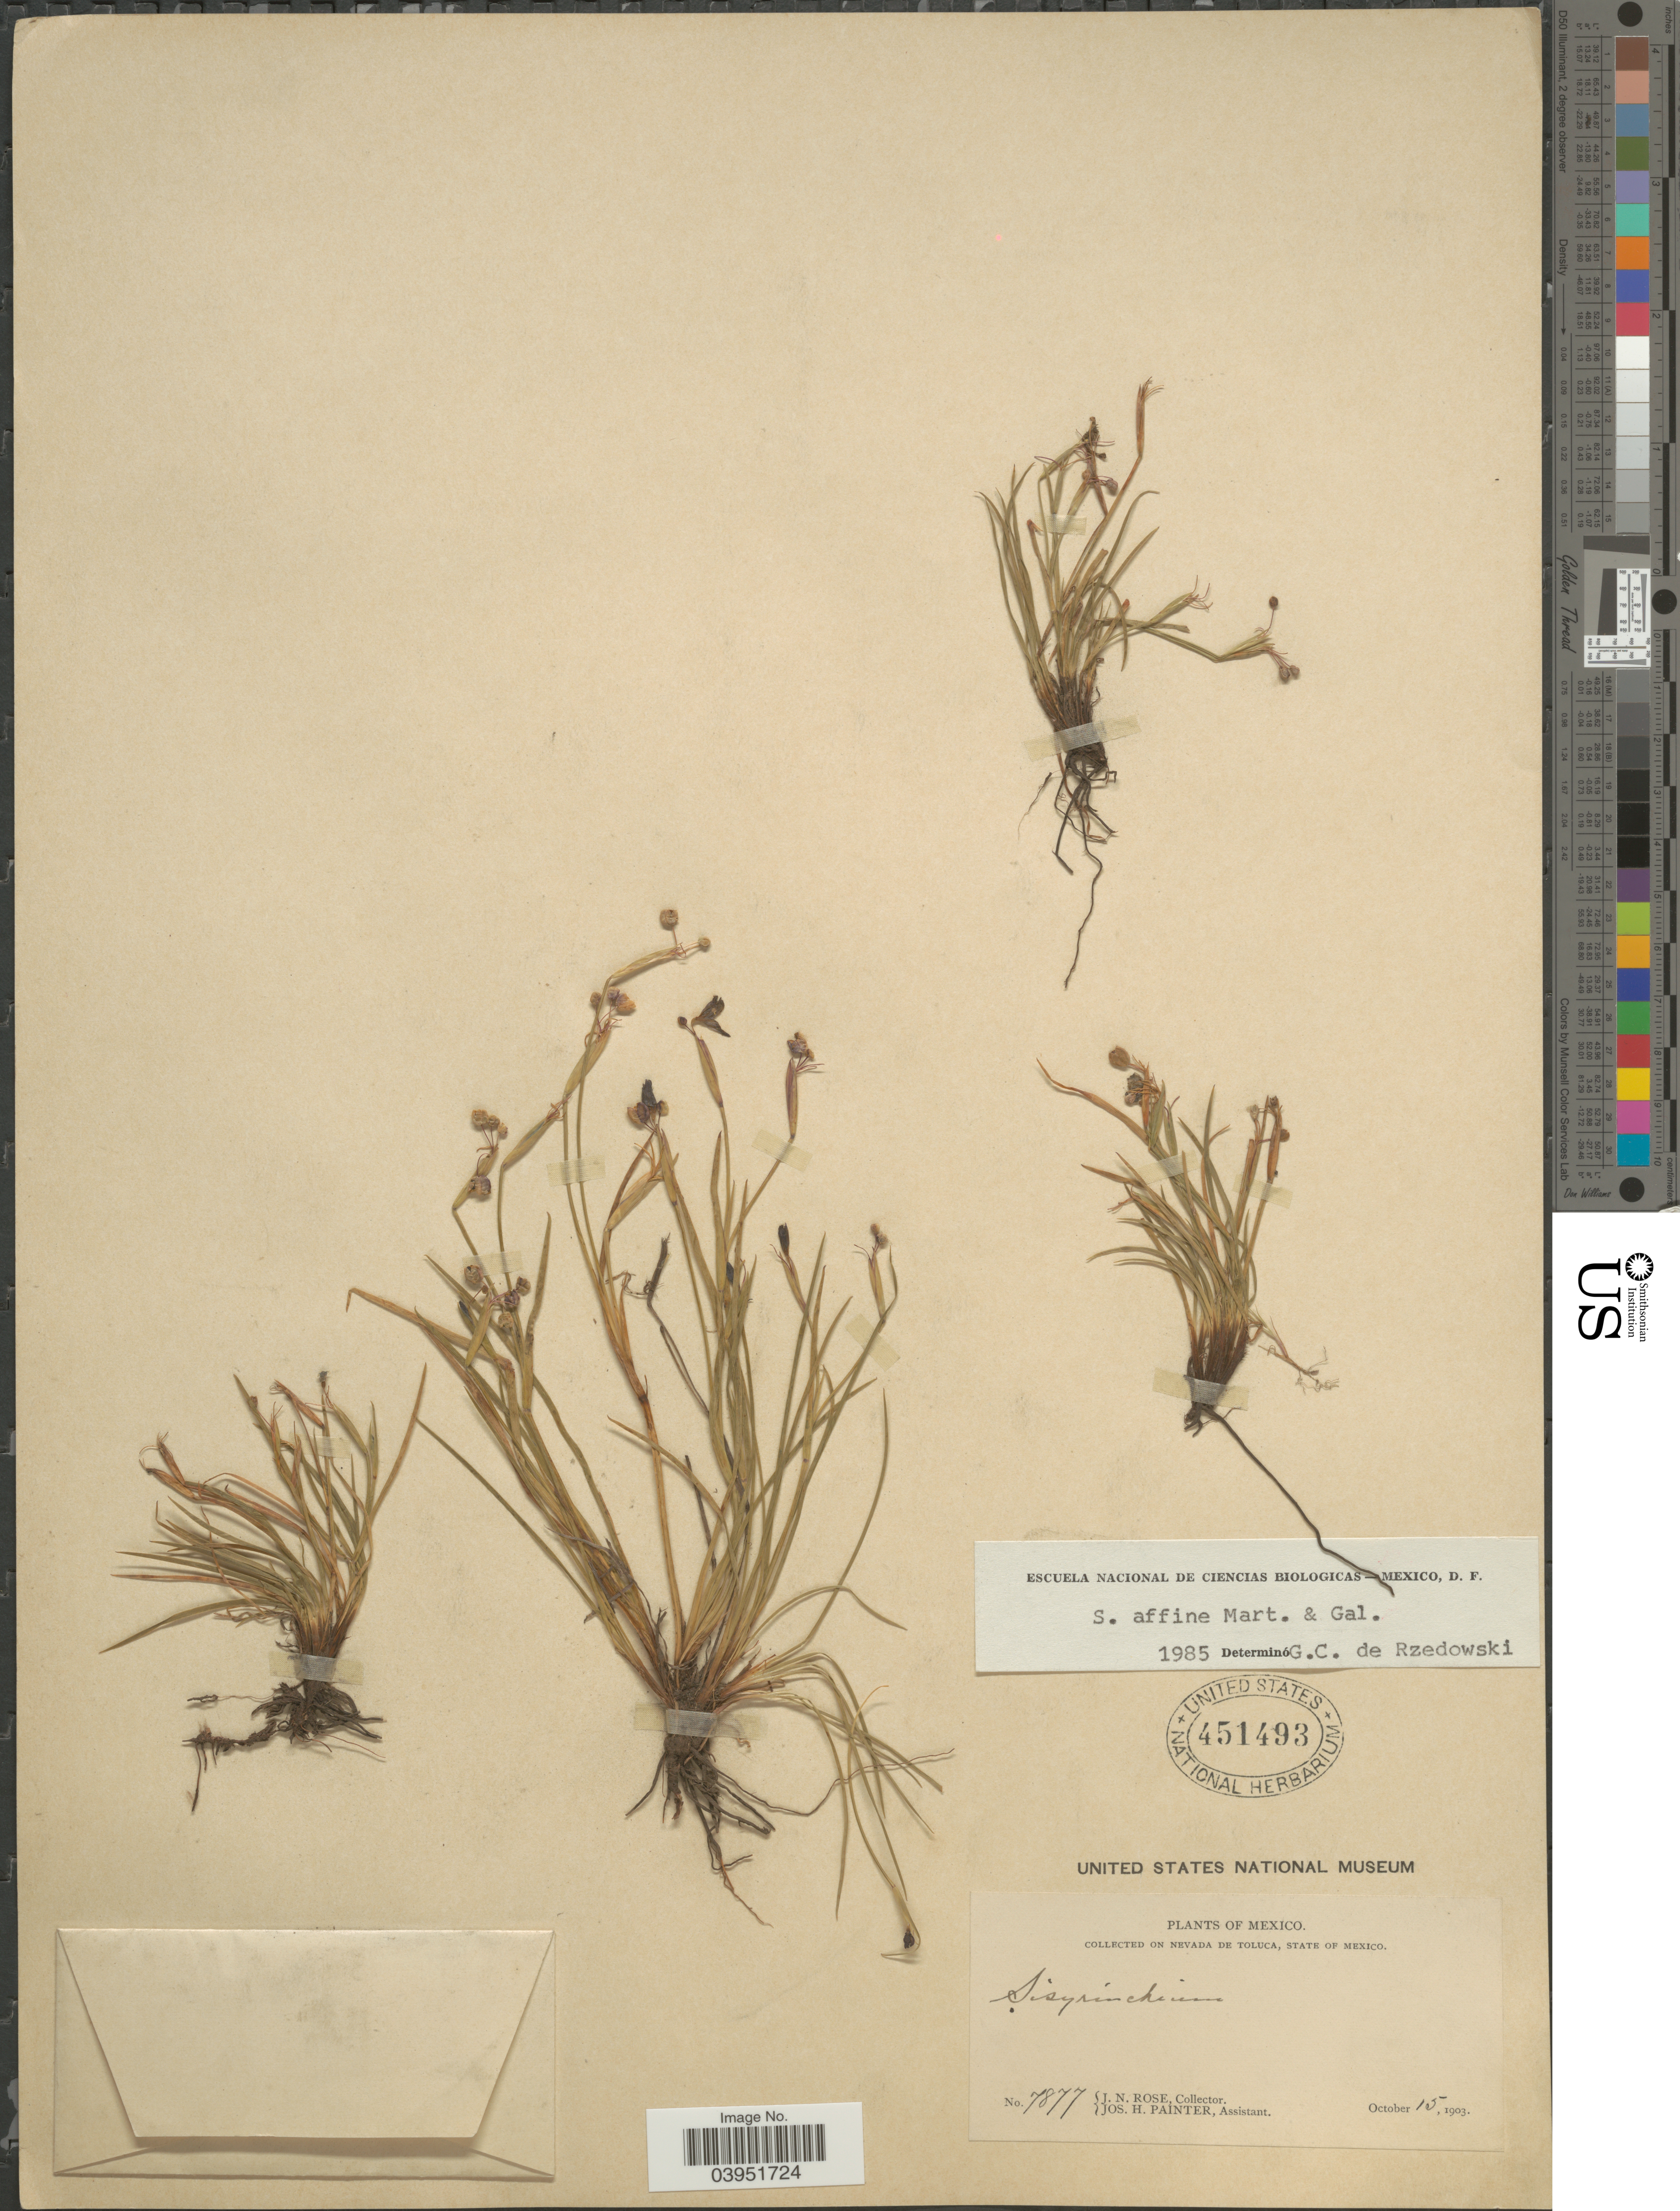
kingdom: Plantae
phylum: Tracheophyta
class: Liliopsida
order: Asparagales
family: Iridaceae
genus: Sisyrinchium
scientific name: Sisyrinchium affine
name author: M. Martens & Galeotti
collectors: J. N. Rose & J. H. Painter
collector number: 7877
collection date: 1903-10-15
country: Mexico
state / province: México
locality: On Nevada de Toluca.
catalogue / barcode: US 451493